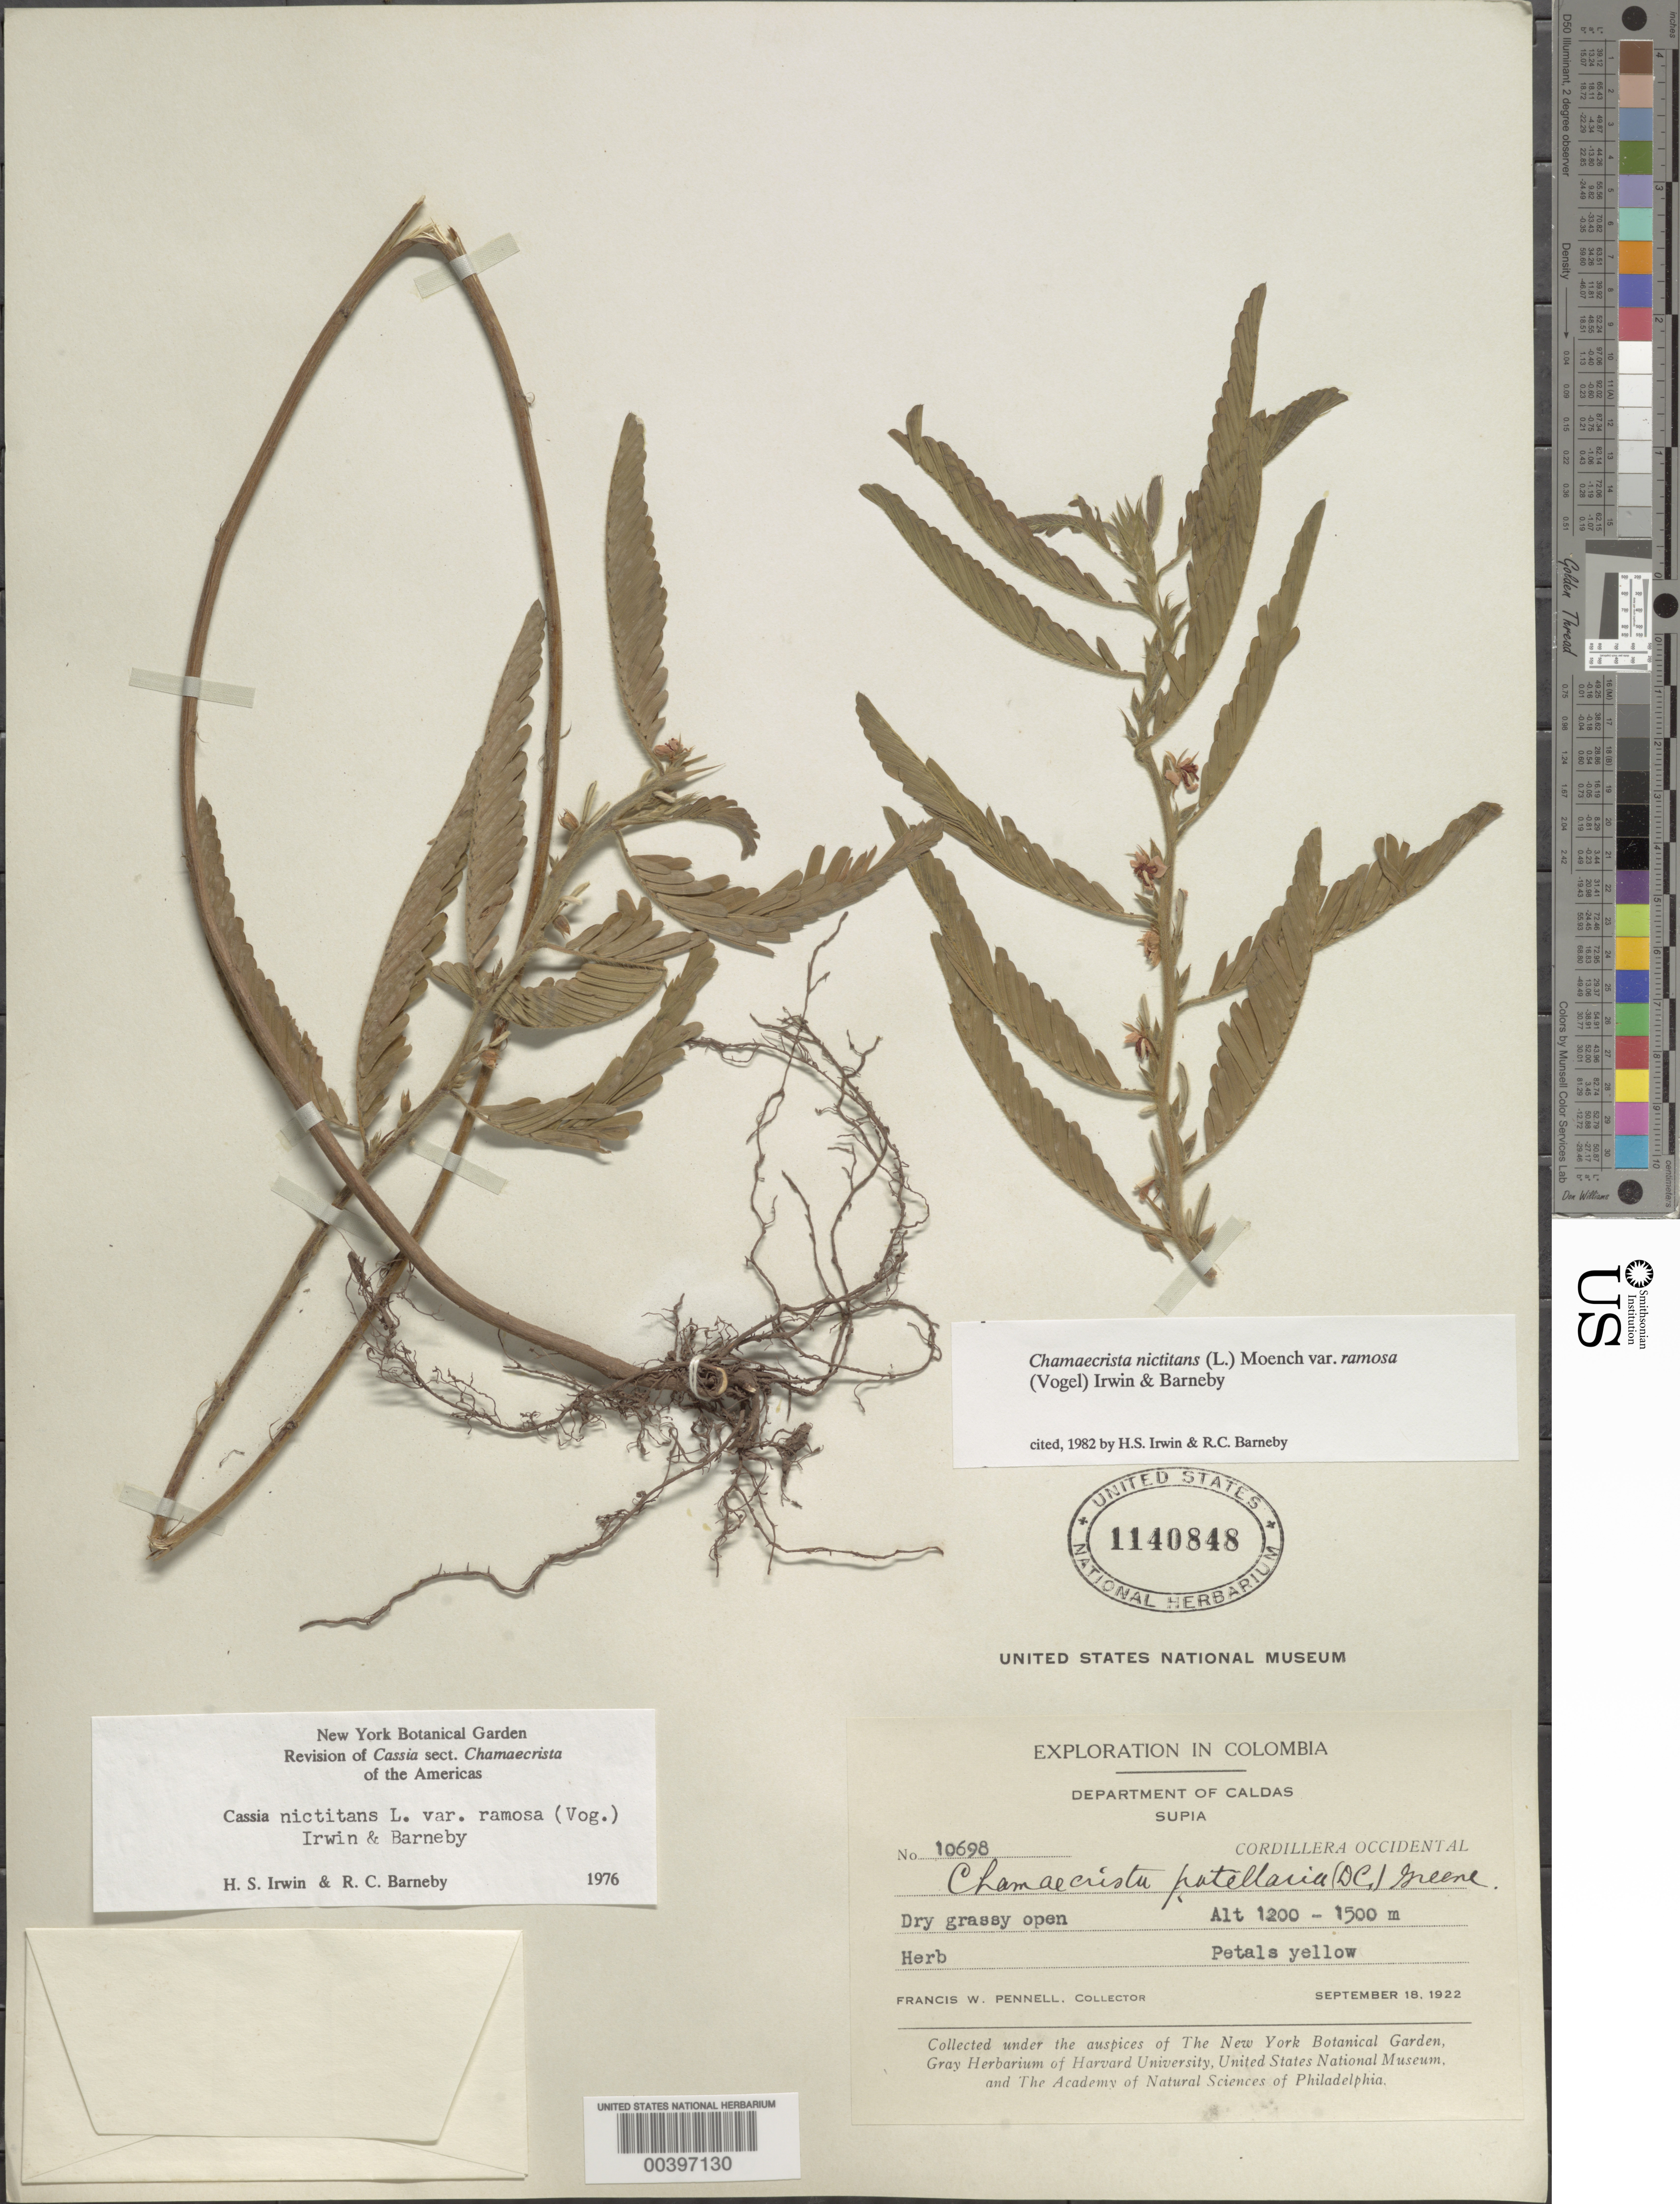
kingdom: Plantae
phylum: Tracheophyta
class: Magnoliopsida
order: Fabales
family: Fabaceae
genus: Chamaecrista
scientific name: Chamaecrista nictitans var. ramosa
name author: (Vogel) H.S. Irwin & Barneby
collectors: F. W. Pennell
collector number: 10698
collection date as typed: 18 Sep 1922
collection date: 1922-09-18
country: Colombia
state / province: Caldas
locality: Supia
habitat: Dry grassy open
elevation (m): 1200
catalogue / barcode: US 1140848